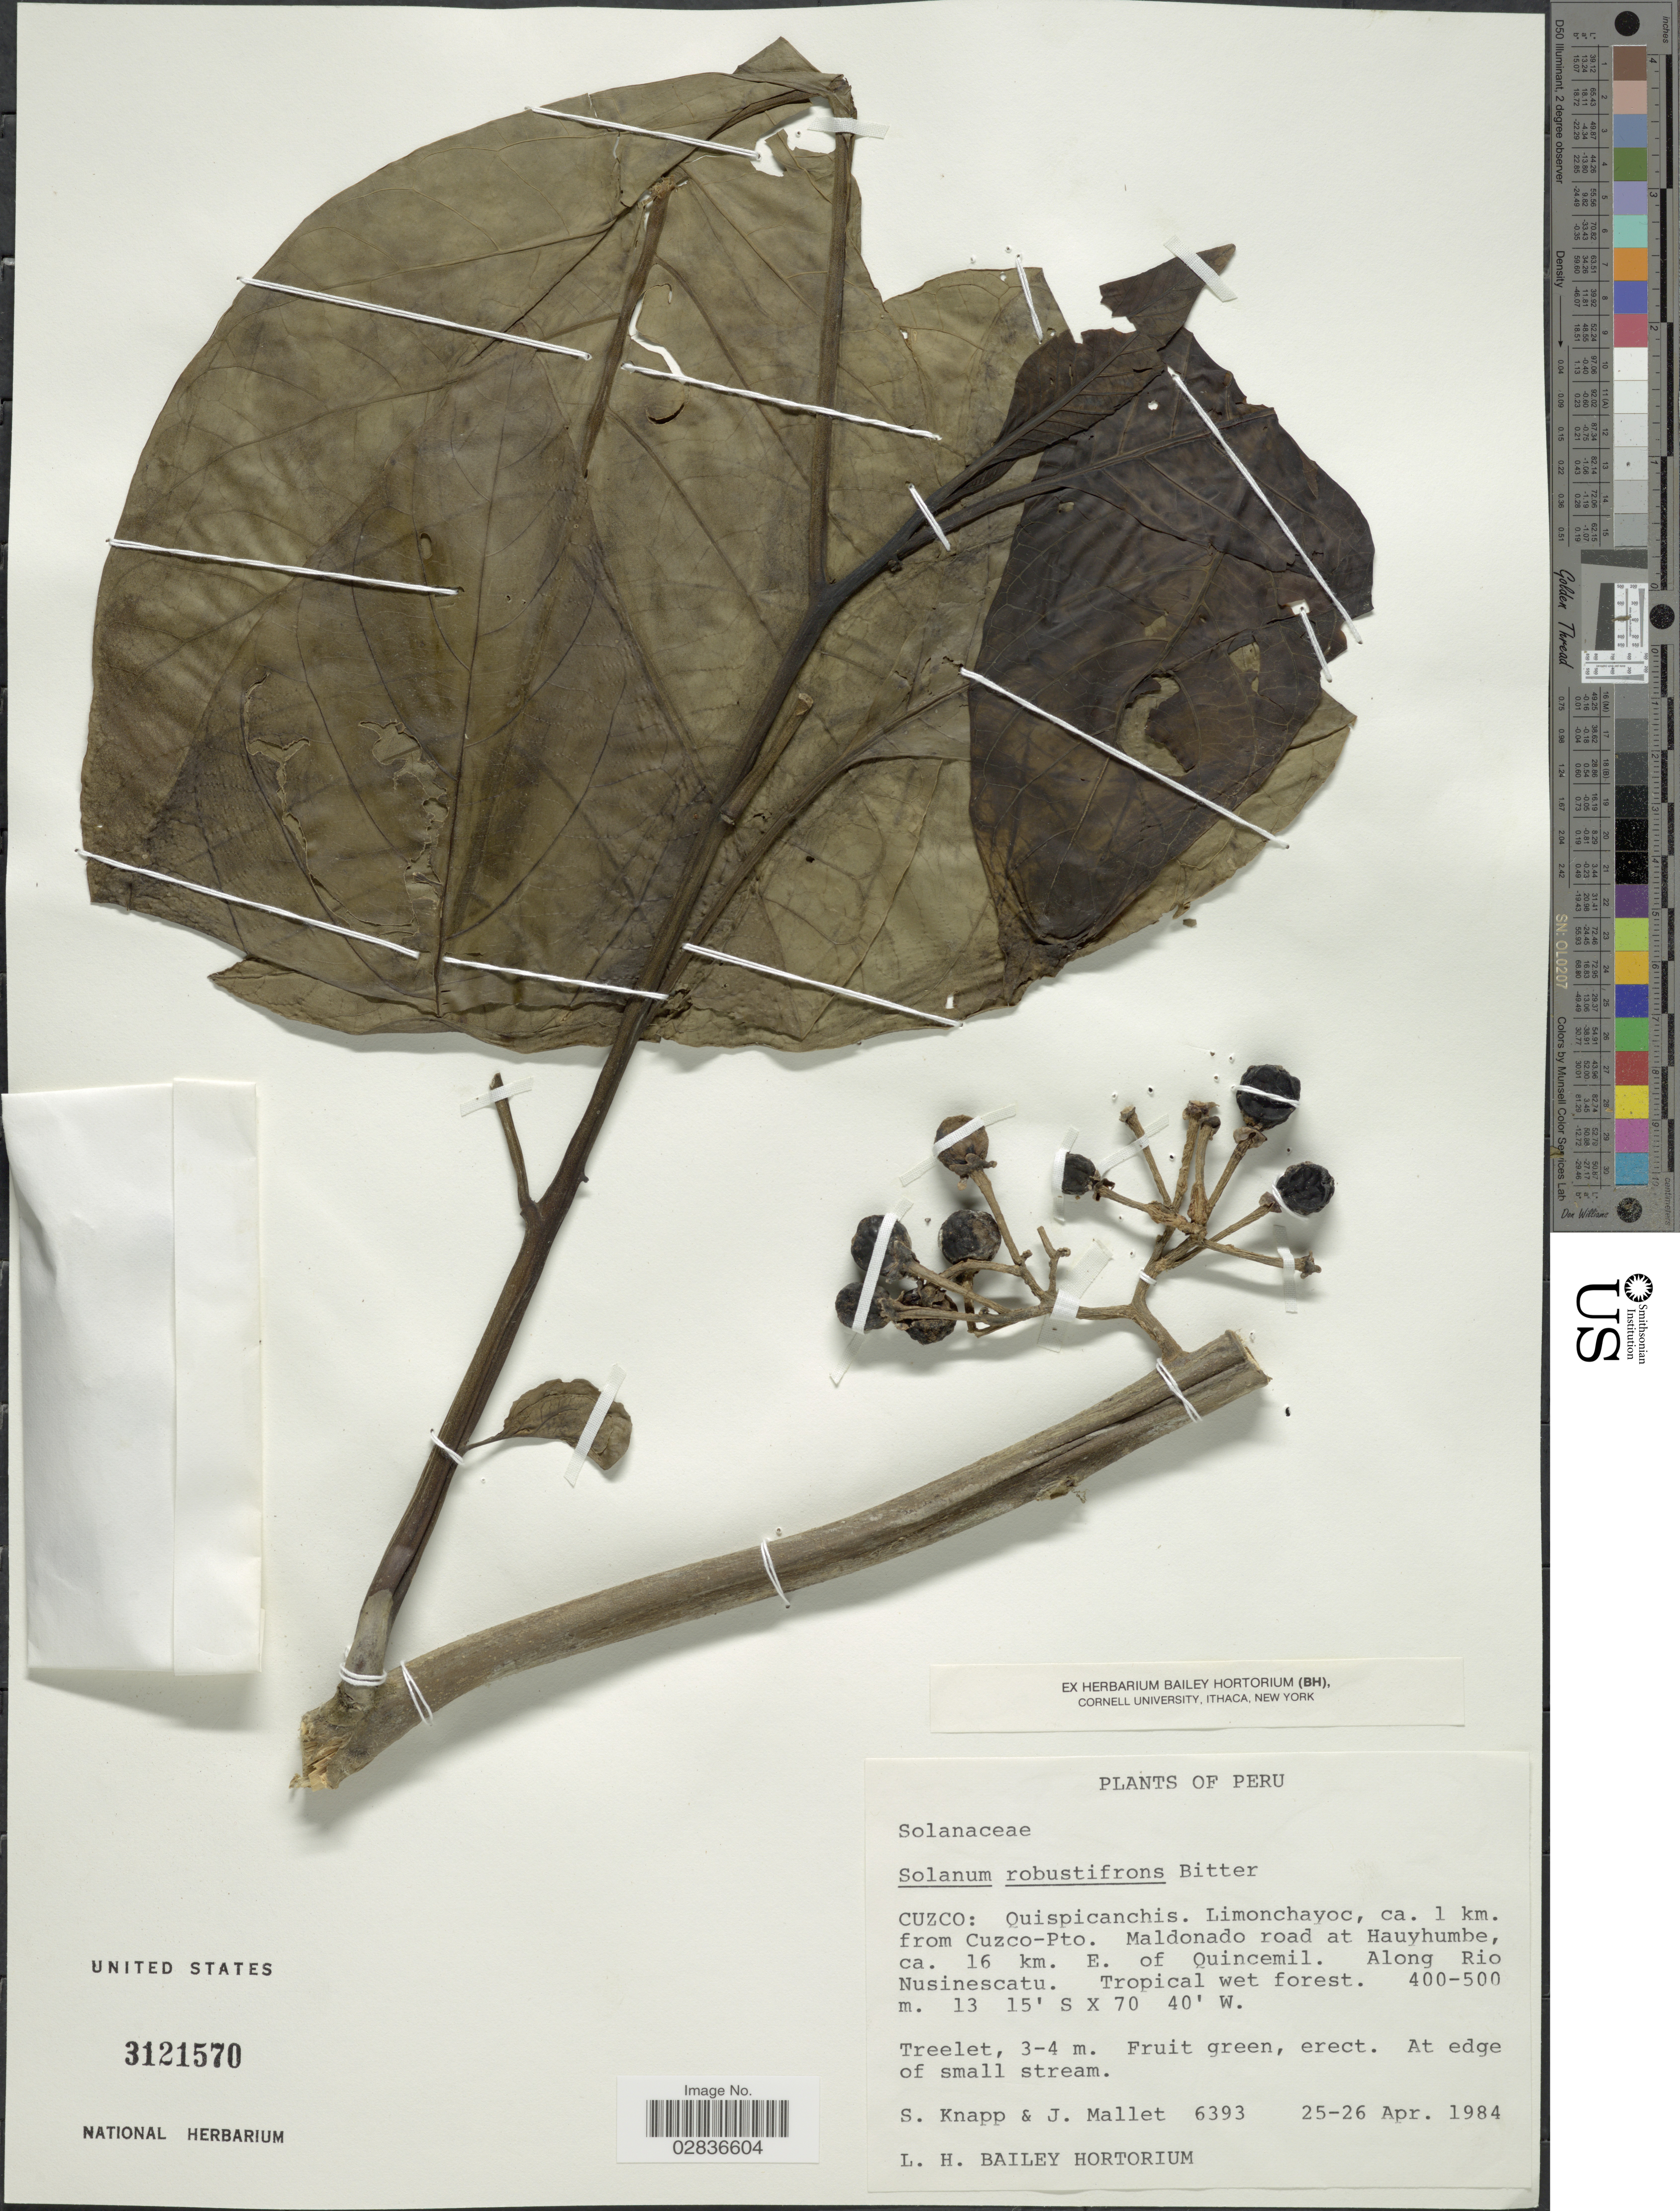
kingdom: Plantae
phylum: Tracheophyta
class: Magnoliopsida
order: Solanales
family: Solanaceae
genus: Solanum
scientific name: Solanum robustifrons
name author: Bitter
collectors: S. Knapp & J. Mallet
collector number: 6393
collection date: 1984-04-25/1984-04-26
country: Peru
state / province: Cusco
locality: Cuzco: Quispicanchis. Limonchayoc, ca. 1 km. from Cuzco-Pto. Maldonado road to Hauyhumbe, ca. 16 km. E. of Quincemil. Along Rio Nusinescatu.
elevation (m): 400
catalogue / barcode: US 3121570